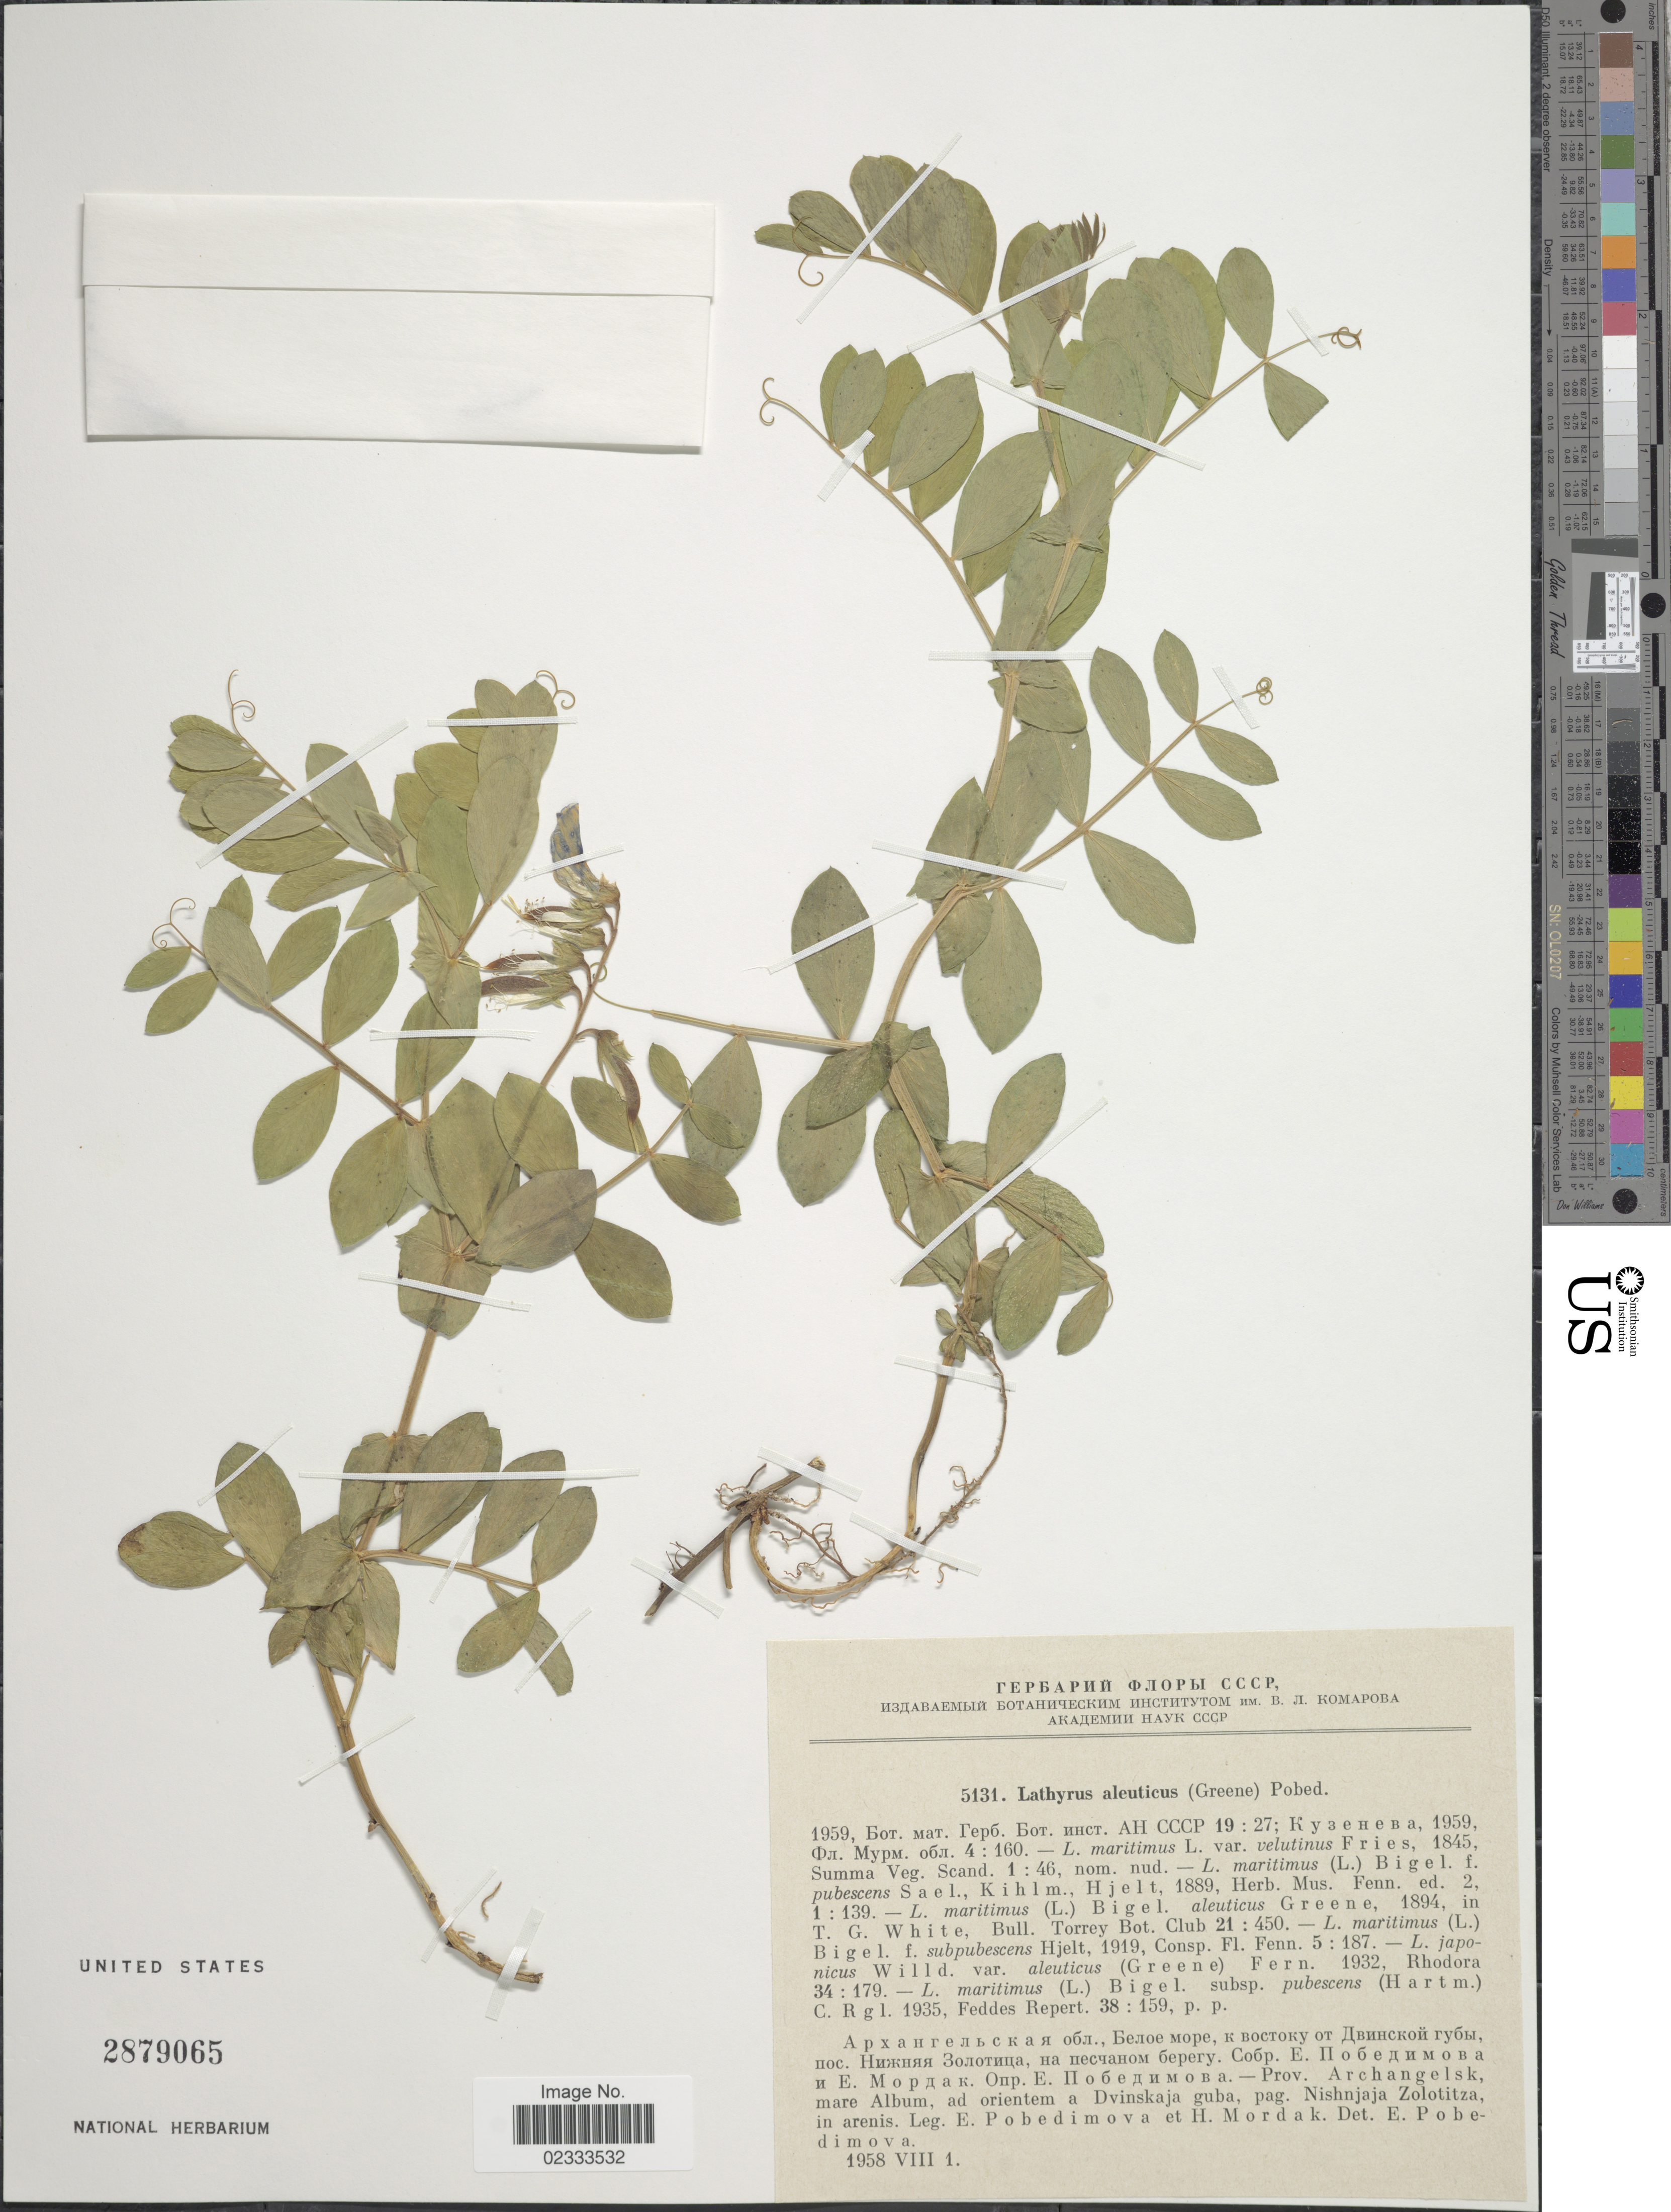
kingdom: Plantae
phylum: Tracheophyta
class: Magnoliopsida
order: Fabales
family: Fabaceae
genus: Lathyrus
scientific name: Lathyrus altaicus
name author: Ledeb.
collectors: E. Pobedimova & H. Mordak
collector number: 5131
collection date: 1958-08-01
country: Russian Federation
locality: Prov. Archangelsk, mare Album, ad orientem a Dvinskaja guba, pag. Nishnjaja Zolotitza, in arenis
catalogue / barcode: US 2879065